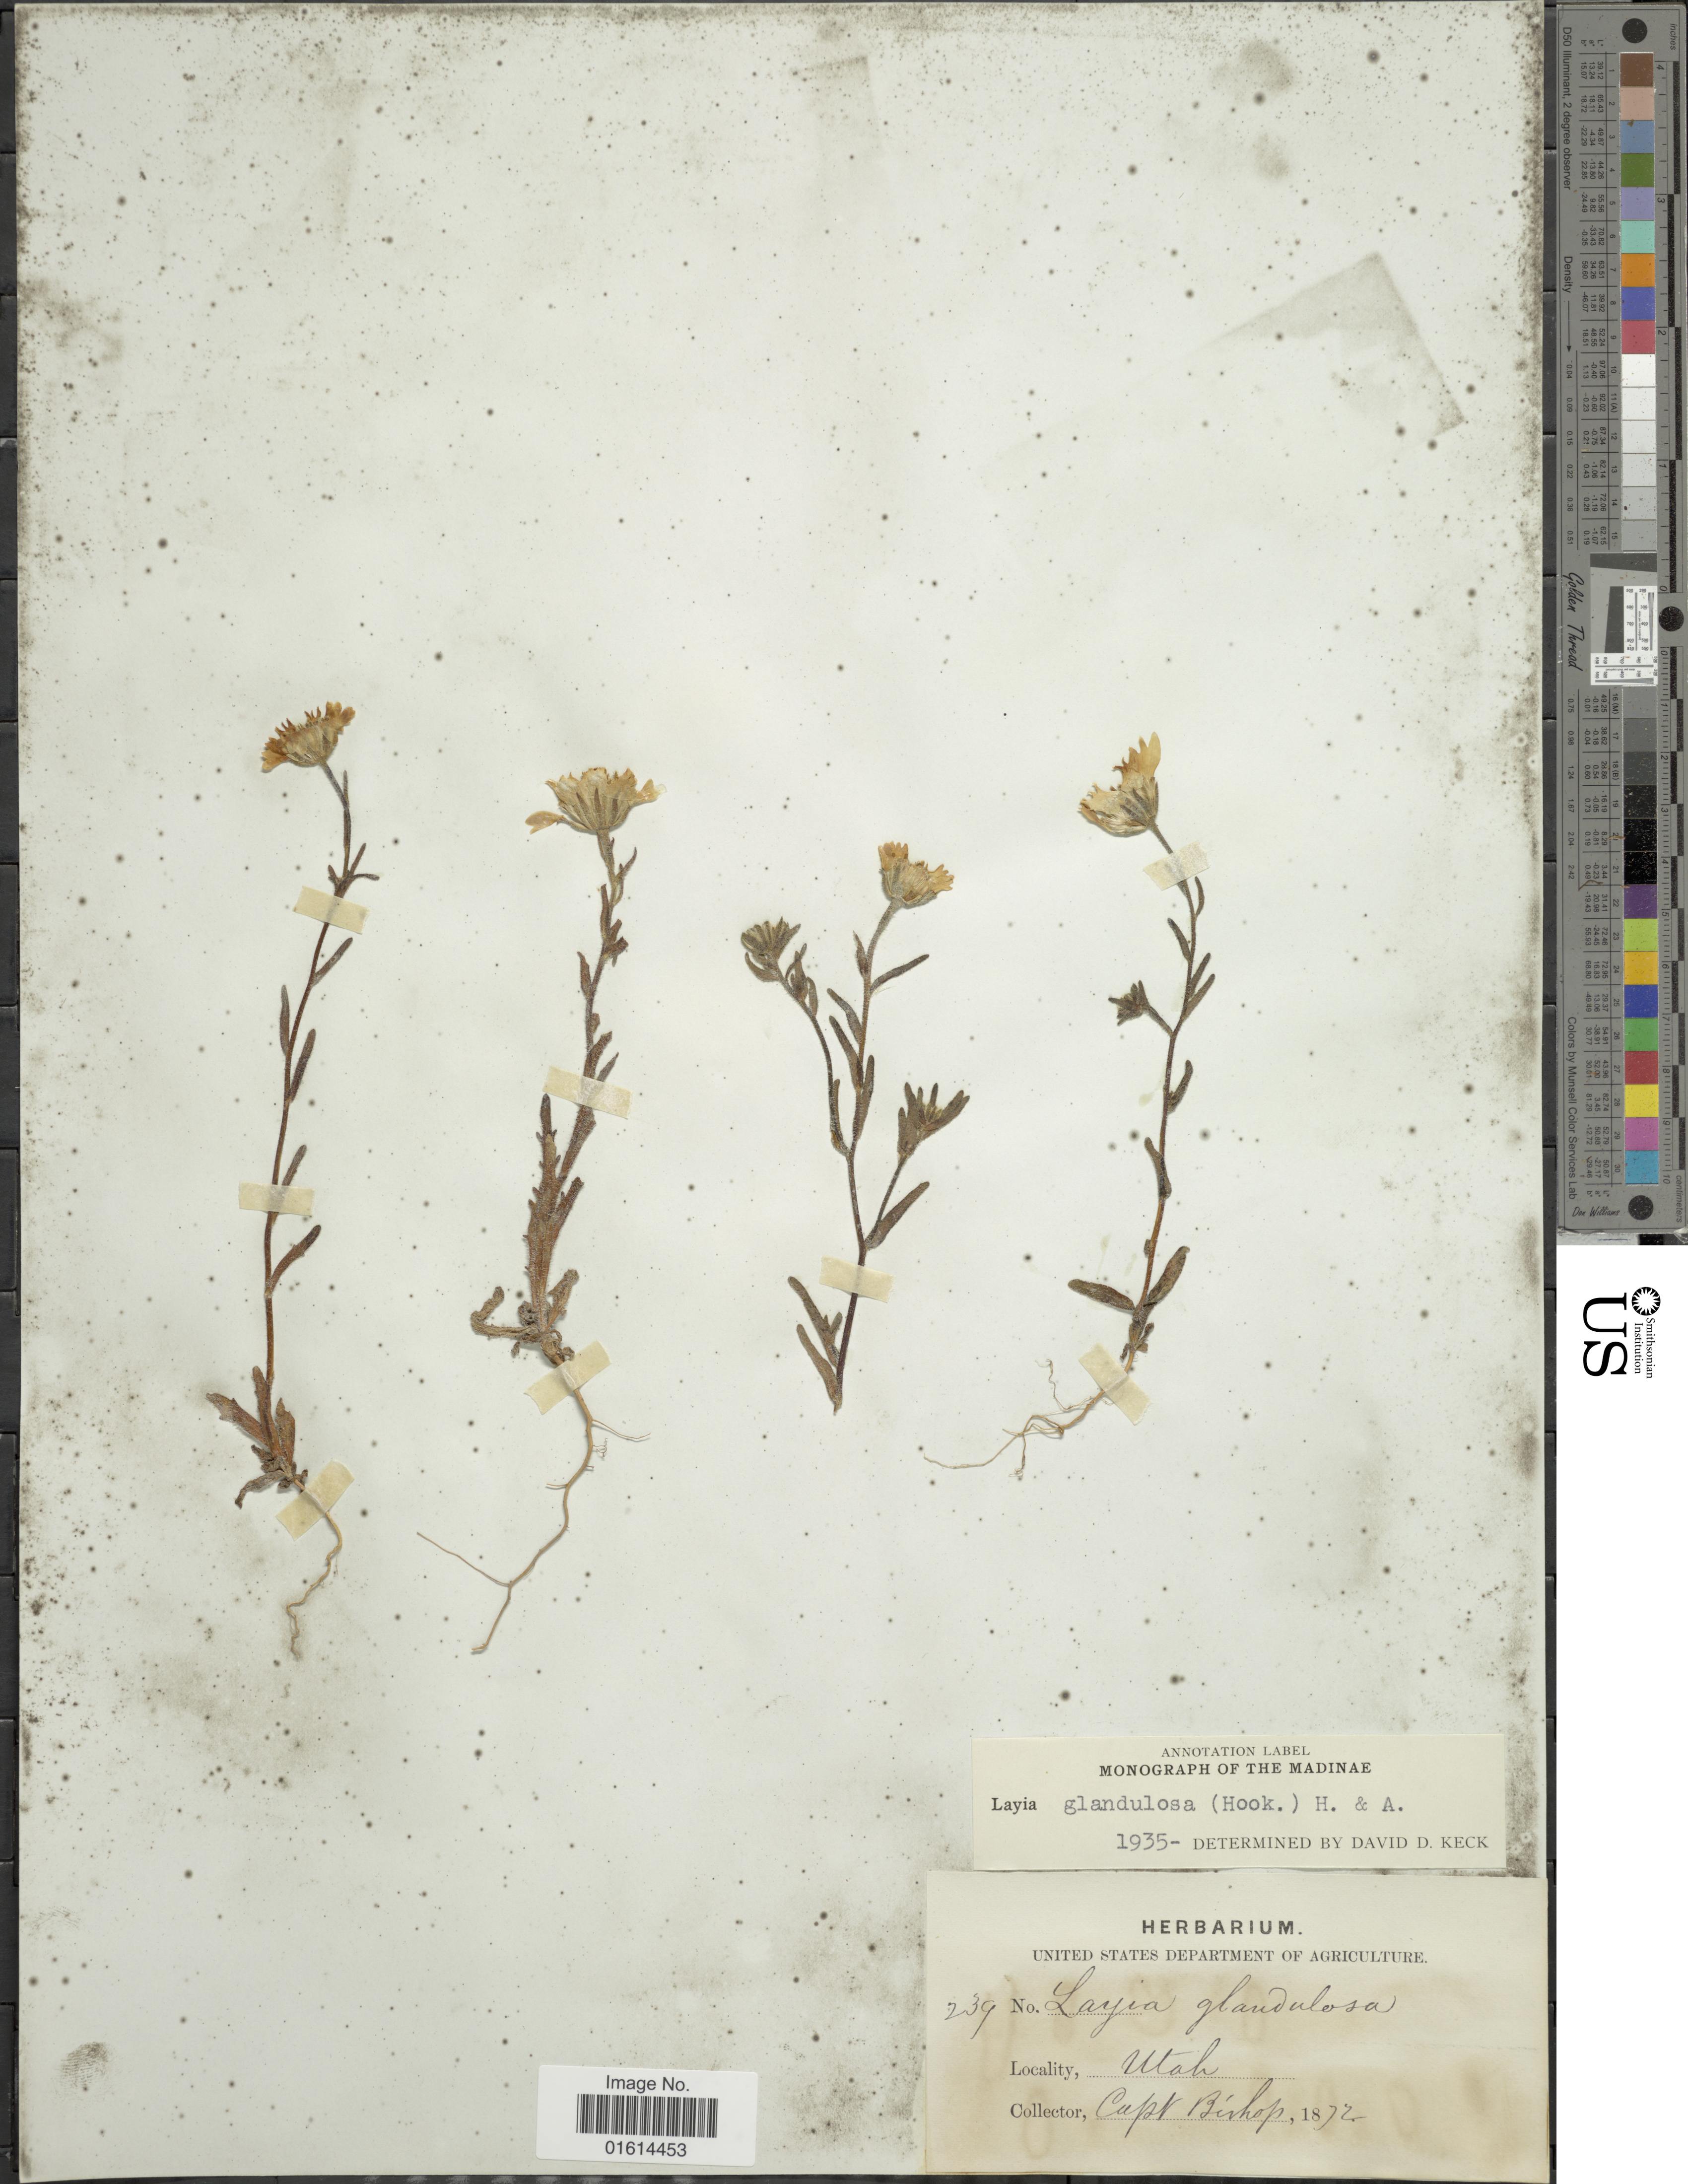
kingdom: Plantae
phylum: Tracheophyta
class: Magnoliopsida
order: Asterales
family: Asteraceae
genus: Layia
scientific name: Layia glandulosa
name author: Hook. & Arn.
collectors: F. M. Bishop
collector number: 239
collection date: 1872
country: United States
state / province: Utah